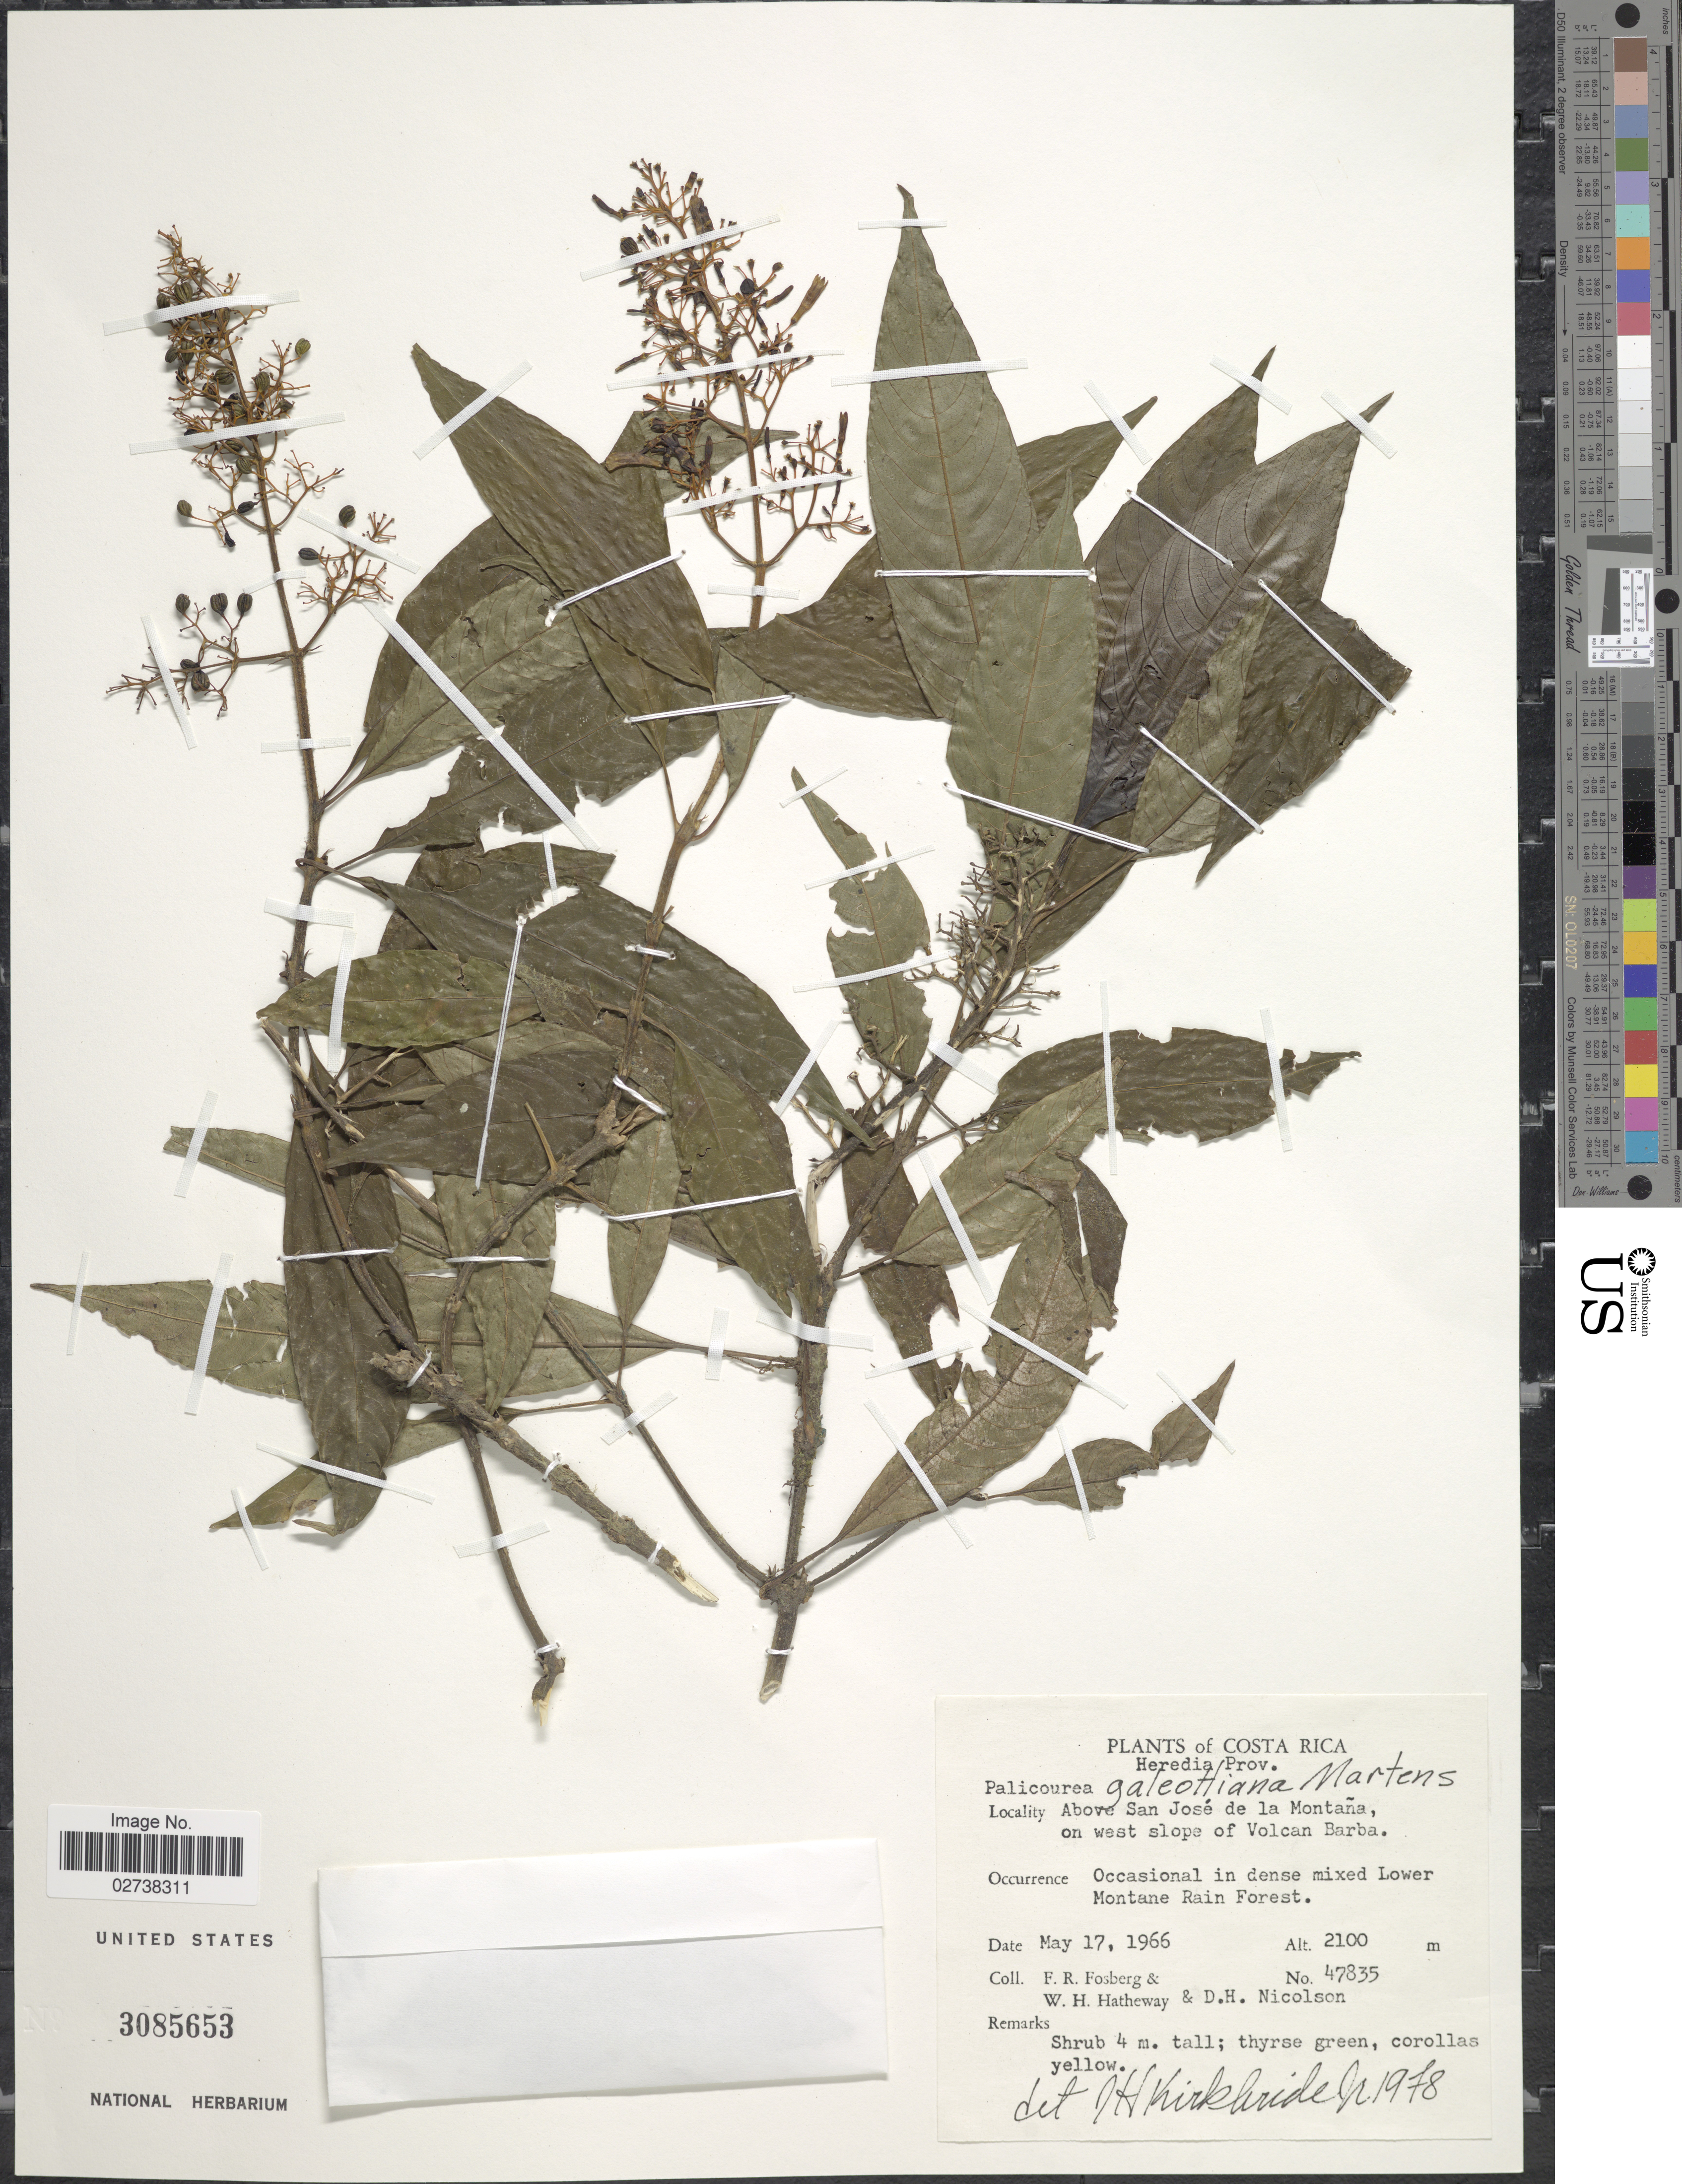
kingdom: Plantae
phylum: Tracheophyta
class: Magnoliopsida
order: Gentianales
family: Rubiaceae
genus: Palicourea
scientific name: Palicourea galeottiana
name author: M. Martens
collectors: F. R. Fosberg, W. H. Hatheway & D. H. Nicolson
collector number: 47835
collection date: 1966-05-17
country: Costa Rica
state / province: Heredia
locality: Heredia Prov. Above San Jose de la Montana, on west slope of Volcan Barba.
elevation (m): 2100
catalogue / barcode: US 3085653